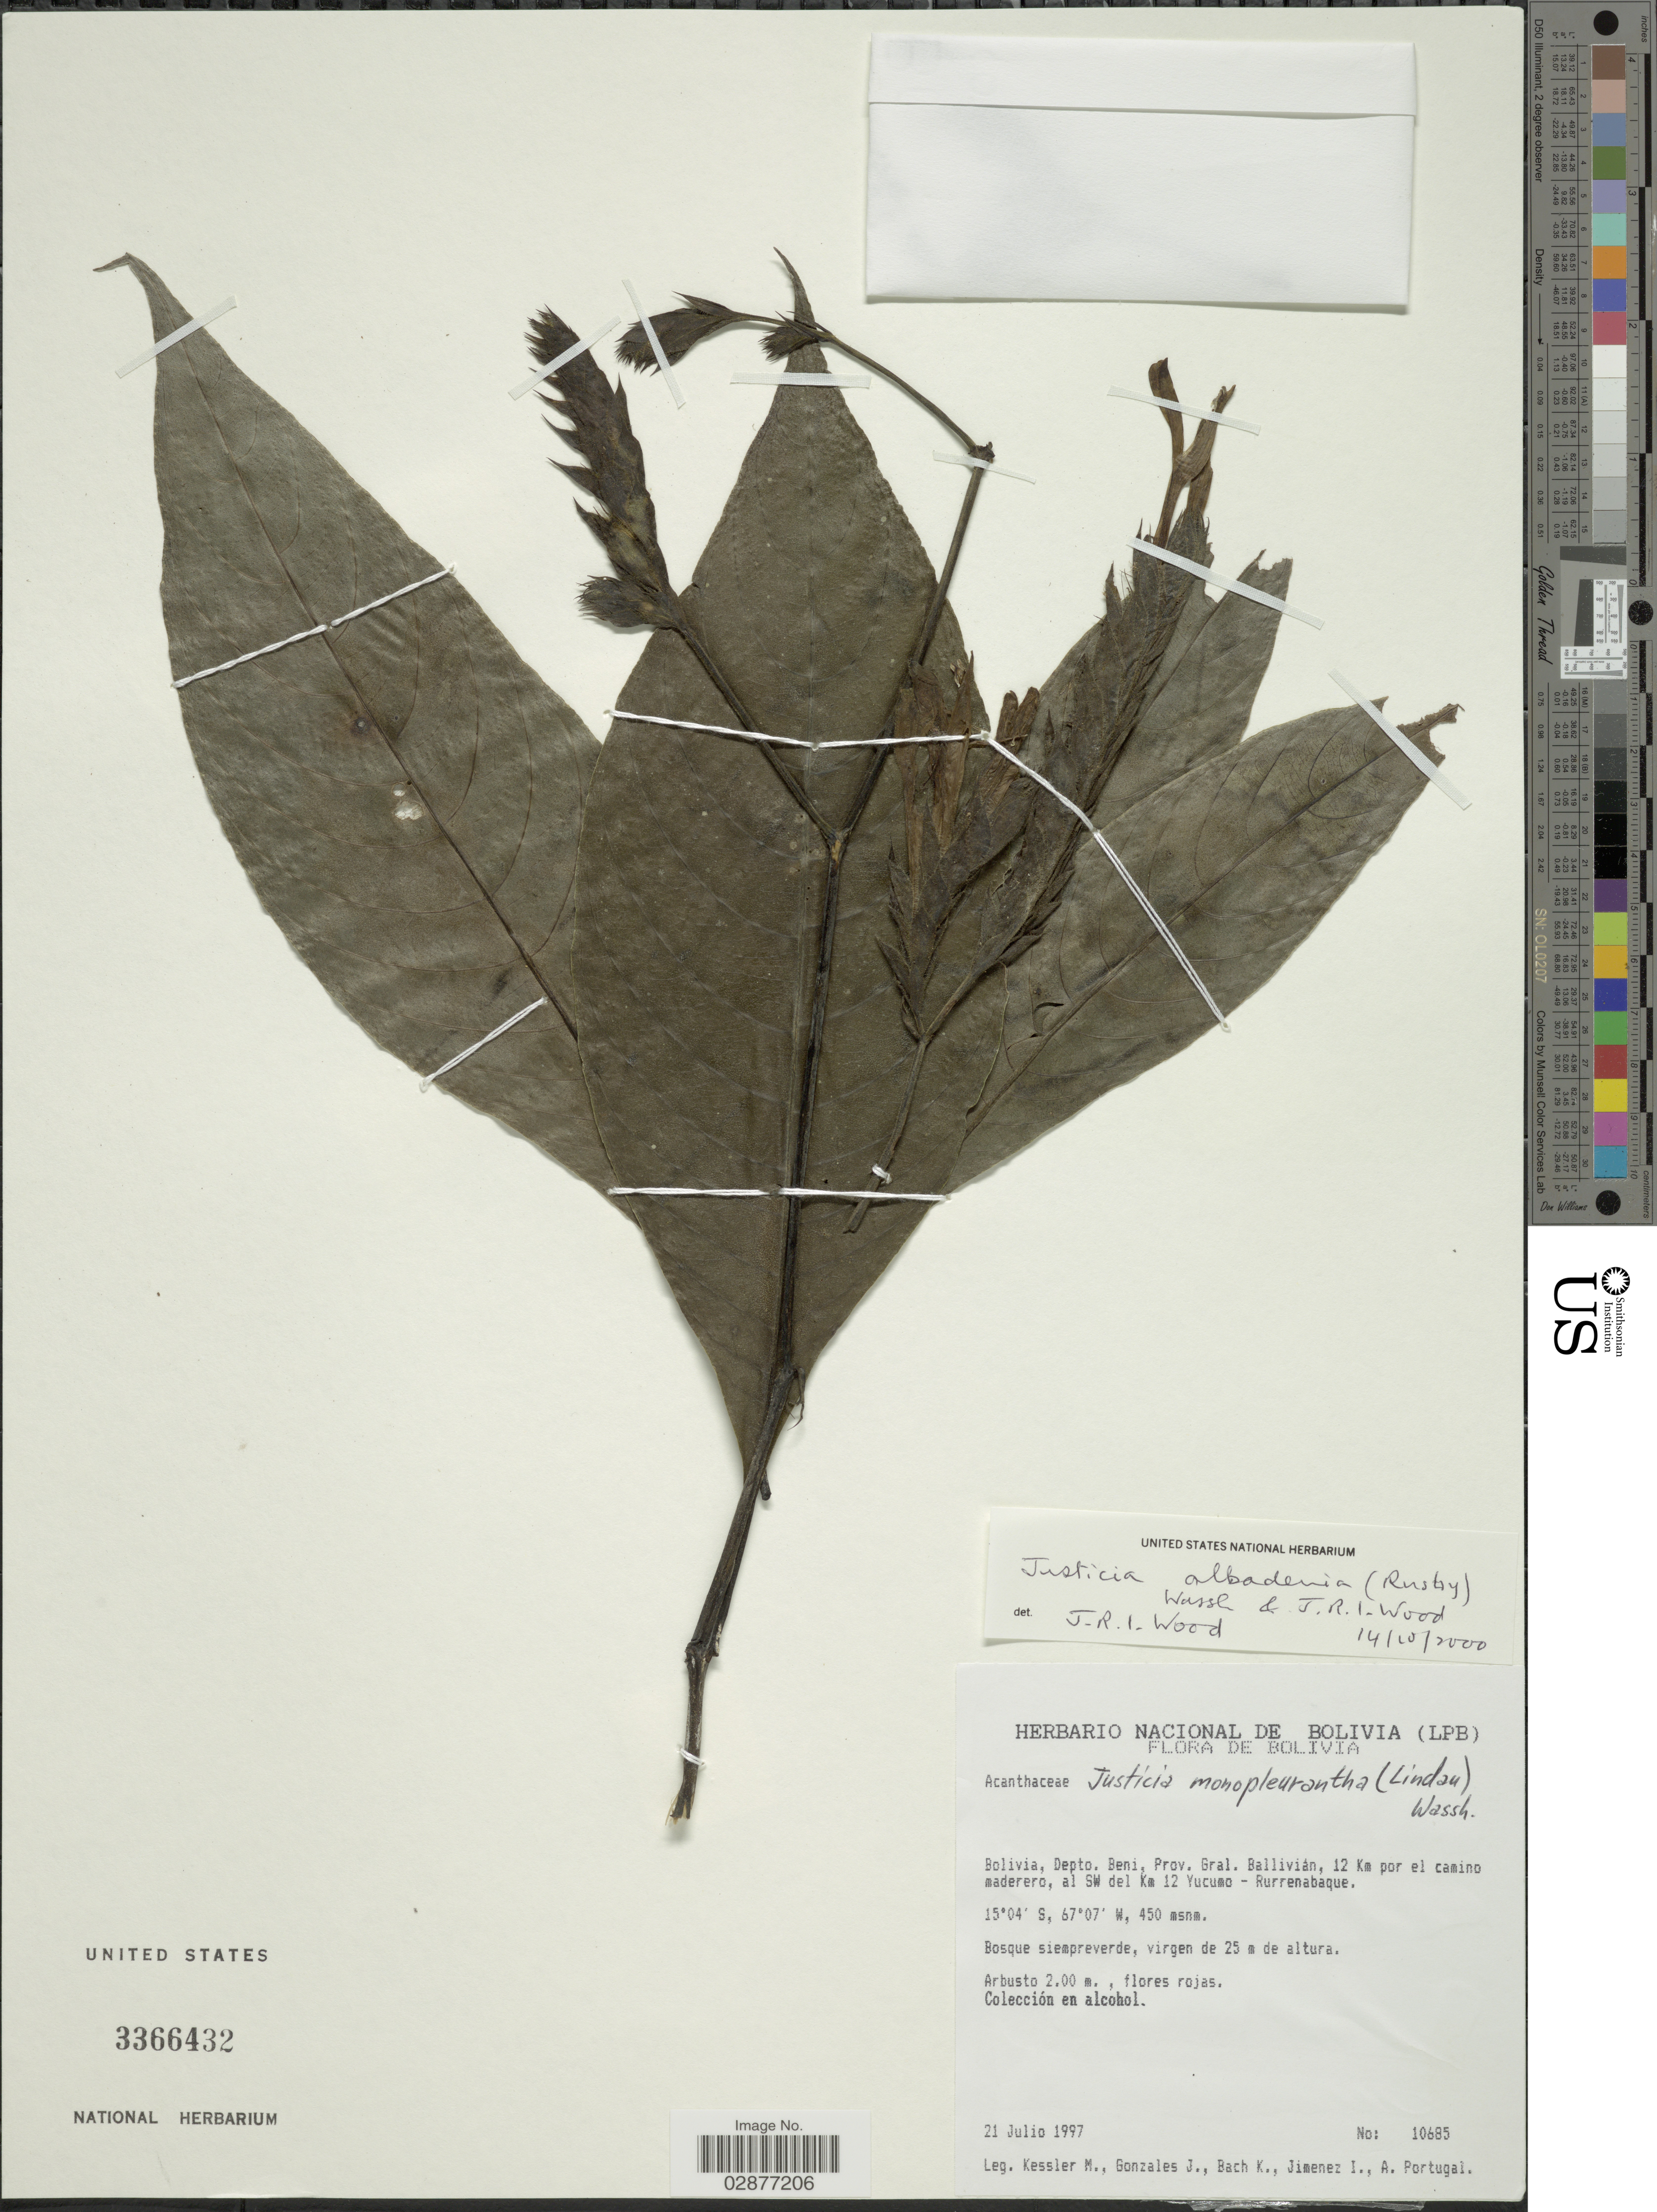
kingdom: Plantae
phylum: Tracheophyta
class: Magnoliopsida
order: Lamiales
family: Acanthaceae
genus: Justicia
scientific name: Justicia albadenia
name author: (Rusby) Wassh. & J.R.I. Wood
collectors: M. Kessler, J. Gonzales, K. Bach, I. Jimenez & A. Portugal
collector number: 10685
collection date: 1997-07-21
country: Bolivia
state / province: Beni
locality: Depto. Beni, Prov. Gral. Ballivián, 12 Km por el camino maderero, al SW del Km 12 Yucumo - Rurrenabaque.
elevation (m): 450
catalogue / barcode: US 3366432